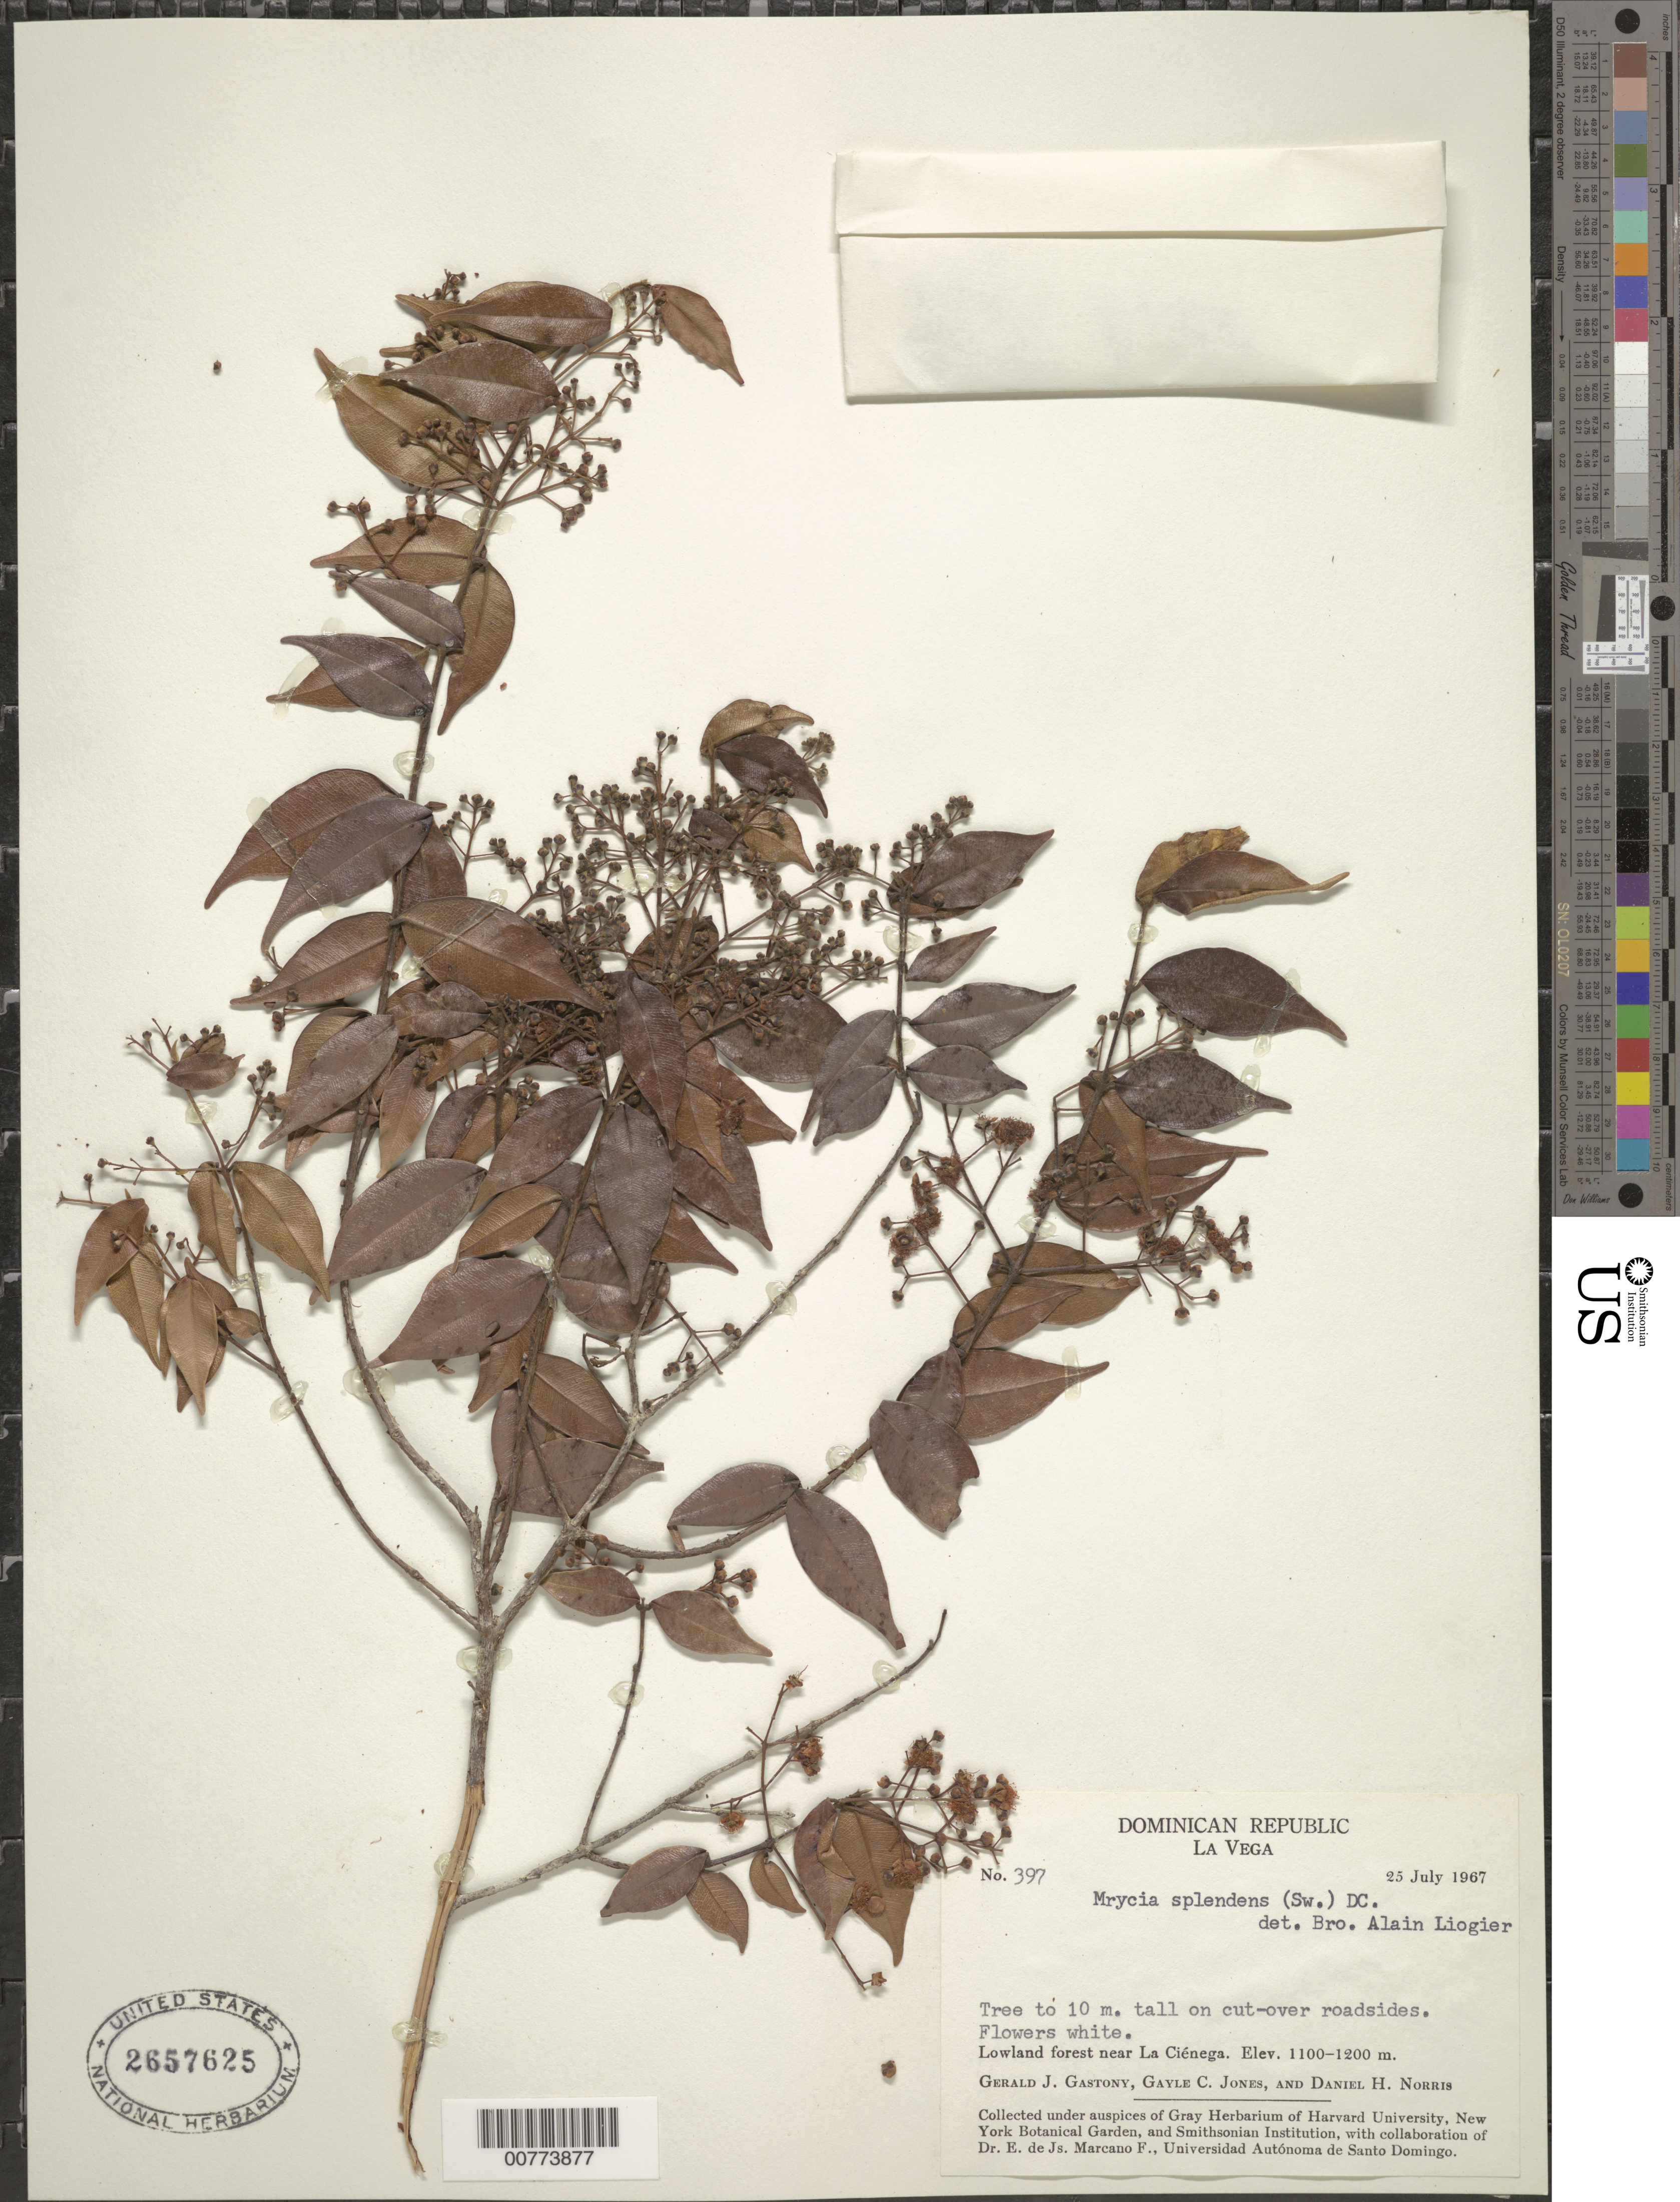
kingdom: Plantae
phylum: Tracheophyta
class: Magnoliopsida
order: Myrtales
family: Myrtaceae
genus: Myrcia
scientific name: Myrcia splendens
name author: (Sw.) DC.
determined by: Liogier, Alain H.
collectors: G. Gastony, G. C. Jones & D. H. Norris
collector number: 397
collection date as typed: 23 Jul 1967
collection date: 1967-07-23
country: Dominican Republic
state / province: La Vega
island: Hispaniola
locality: Near La Ciénaga.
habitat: On cut-over roadside, lowland forest.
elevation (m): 1100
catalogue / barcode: US 2657325